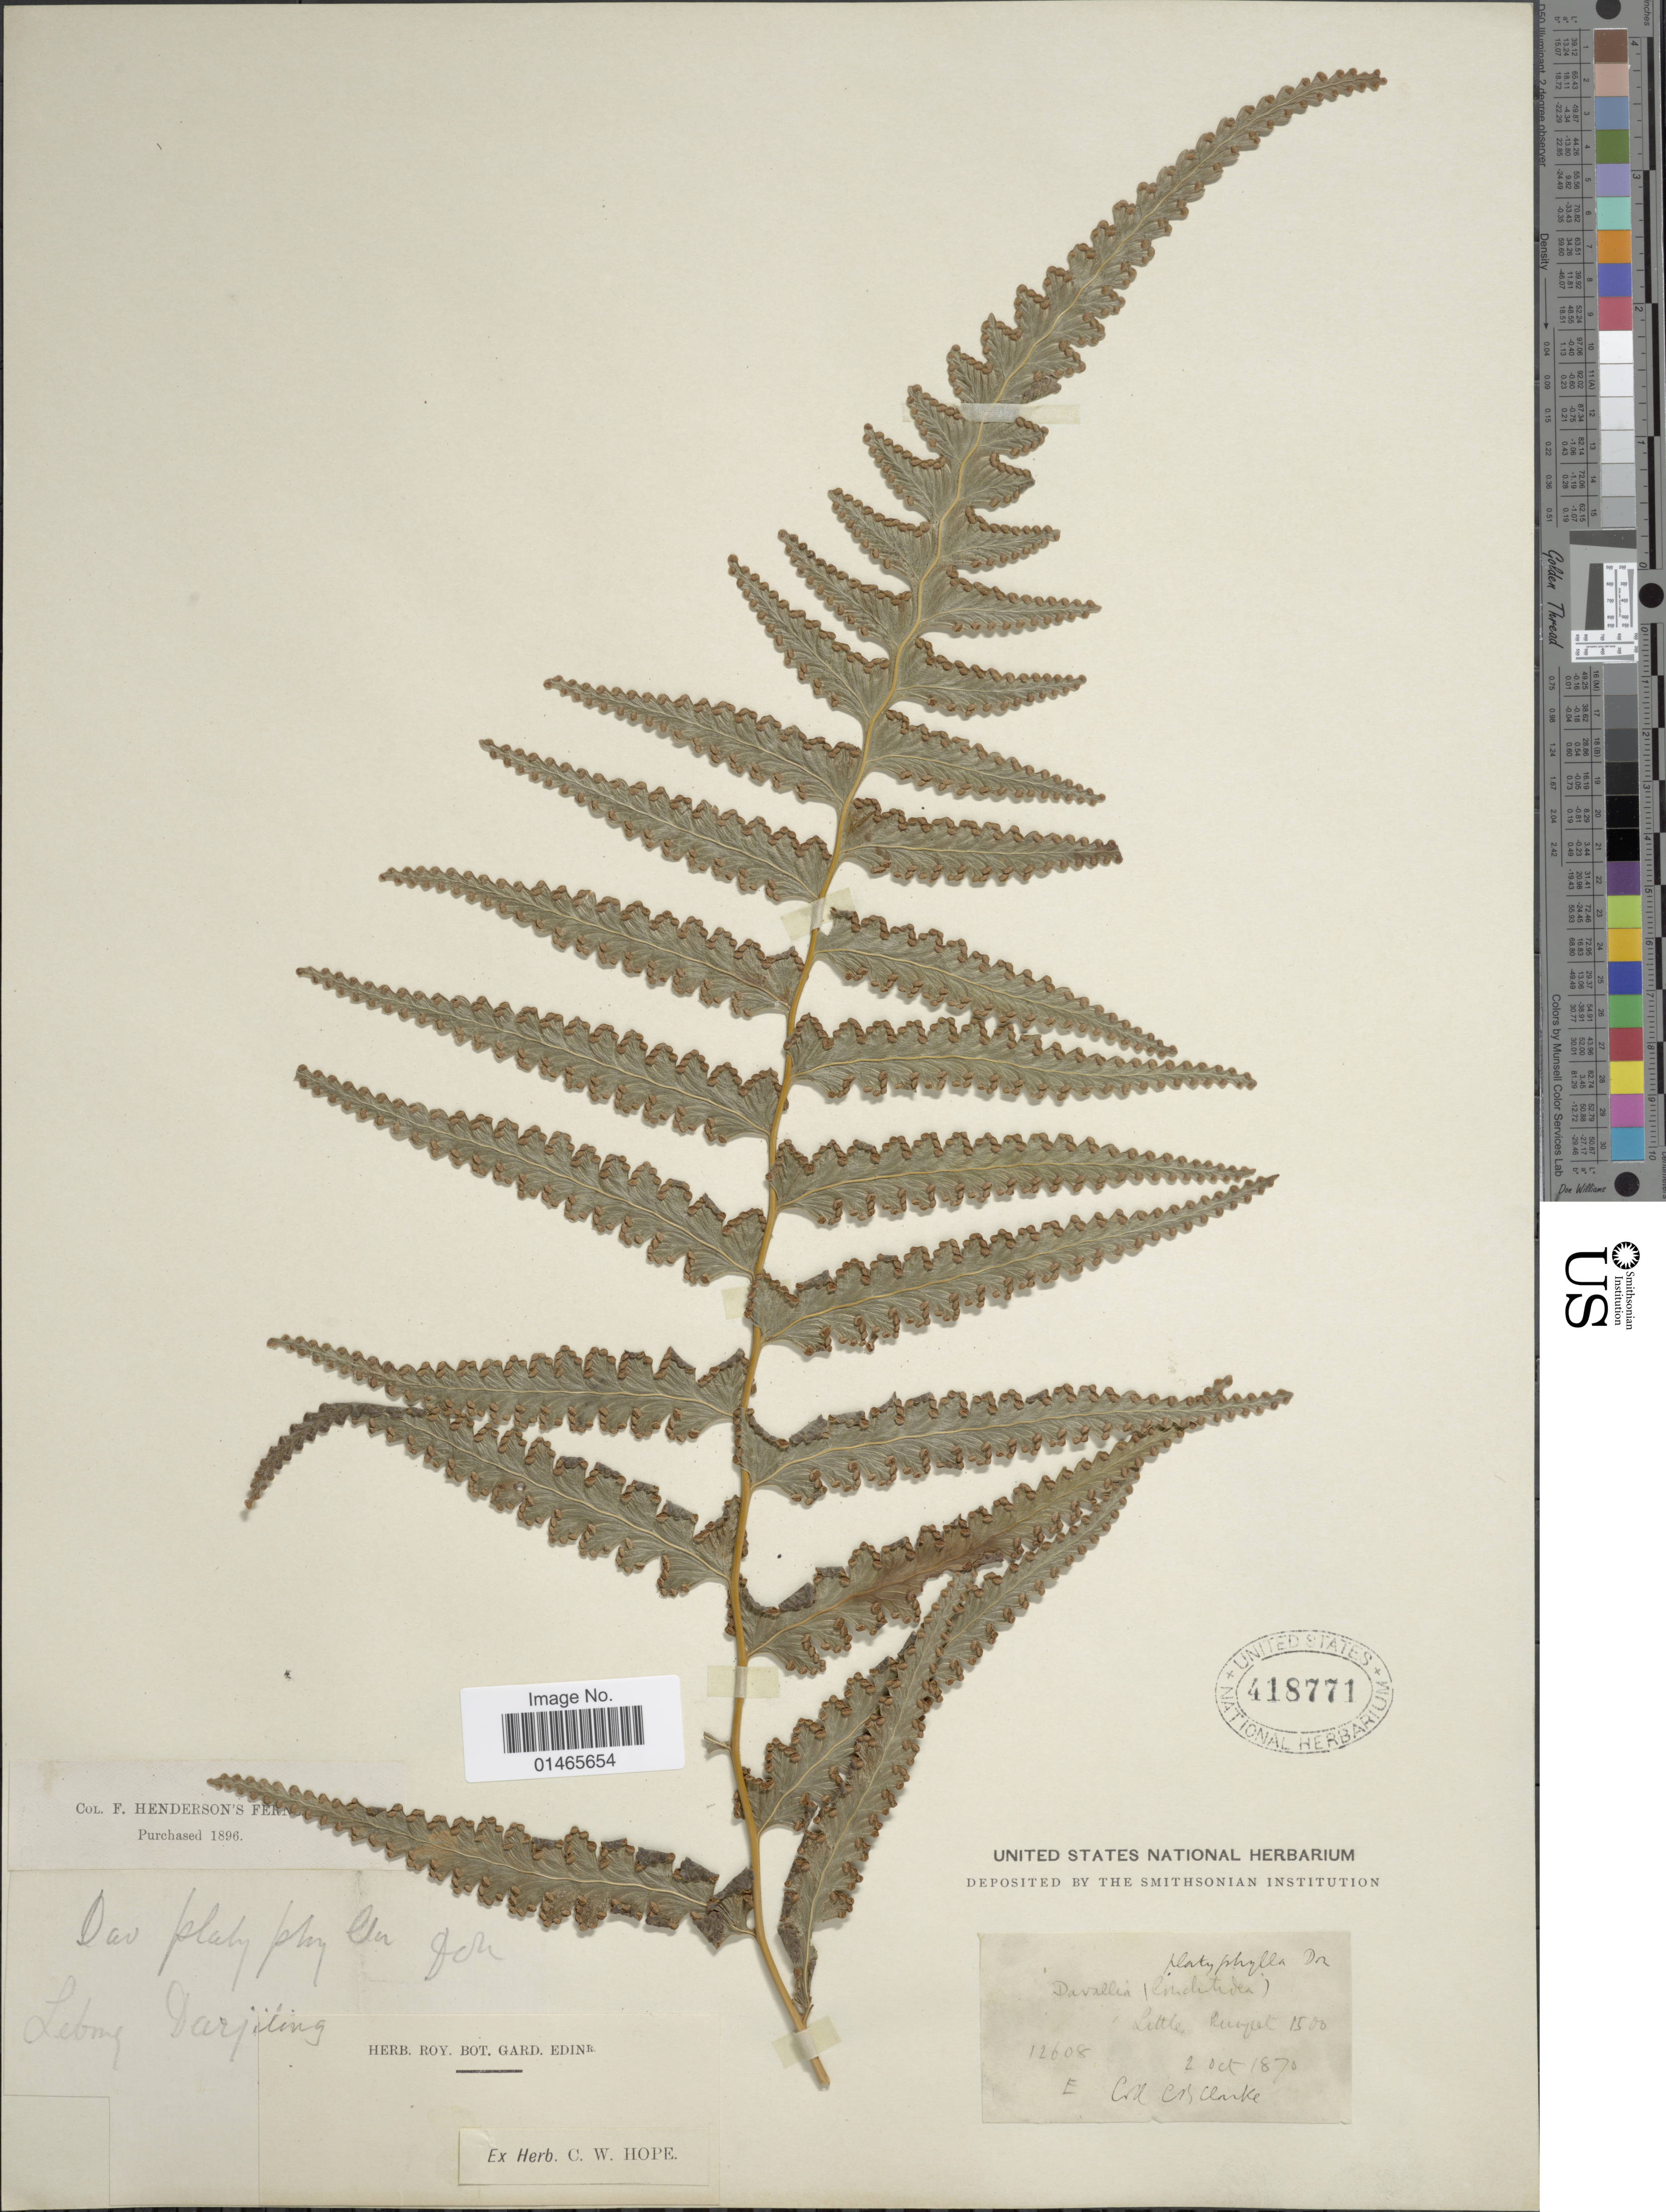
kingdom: Plantae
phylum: Tracheophyta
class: Polypodiopsida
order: Polypodiales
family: Dennstaedtiaceae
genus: Microlepia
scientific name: Microlepia platyphylla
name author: (D. Don) J. Sm.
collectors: C. B. Clarke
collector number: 12608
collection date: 1870-10-02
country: India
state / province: West Bengal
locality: Little Rungeet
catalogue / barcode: US 418771